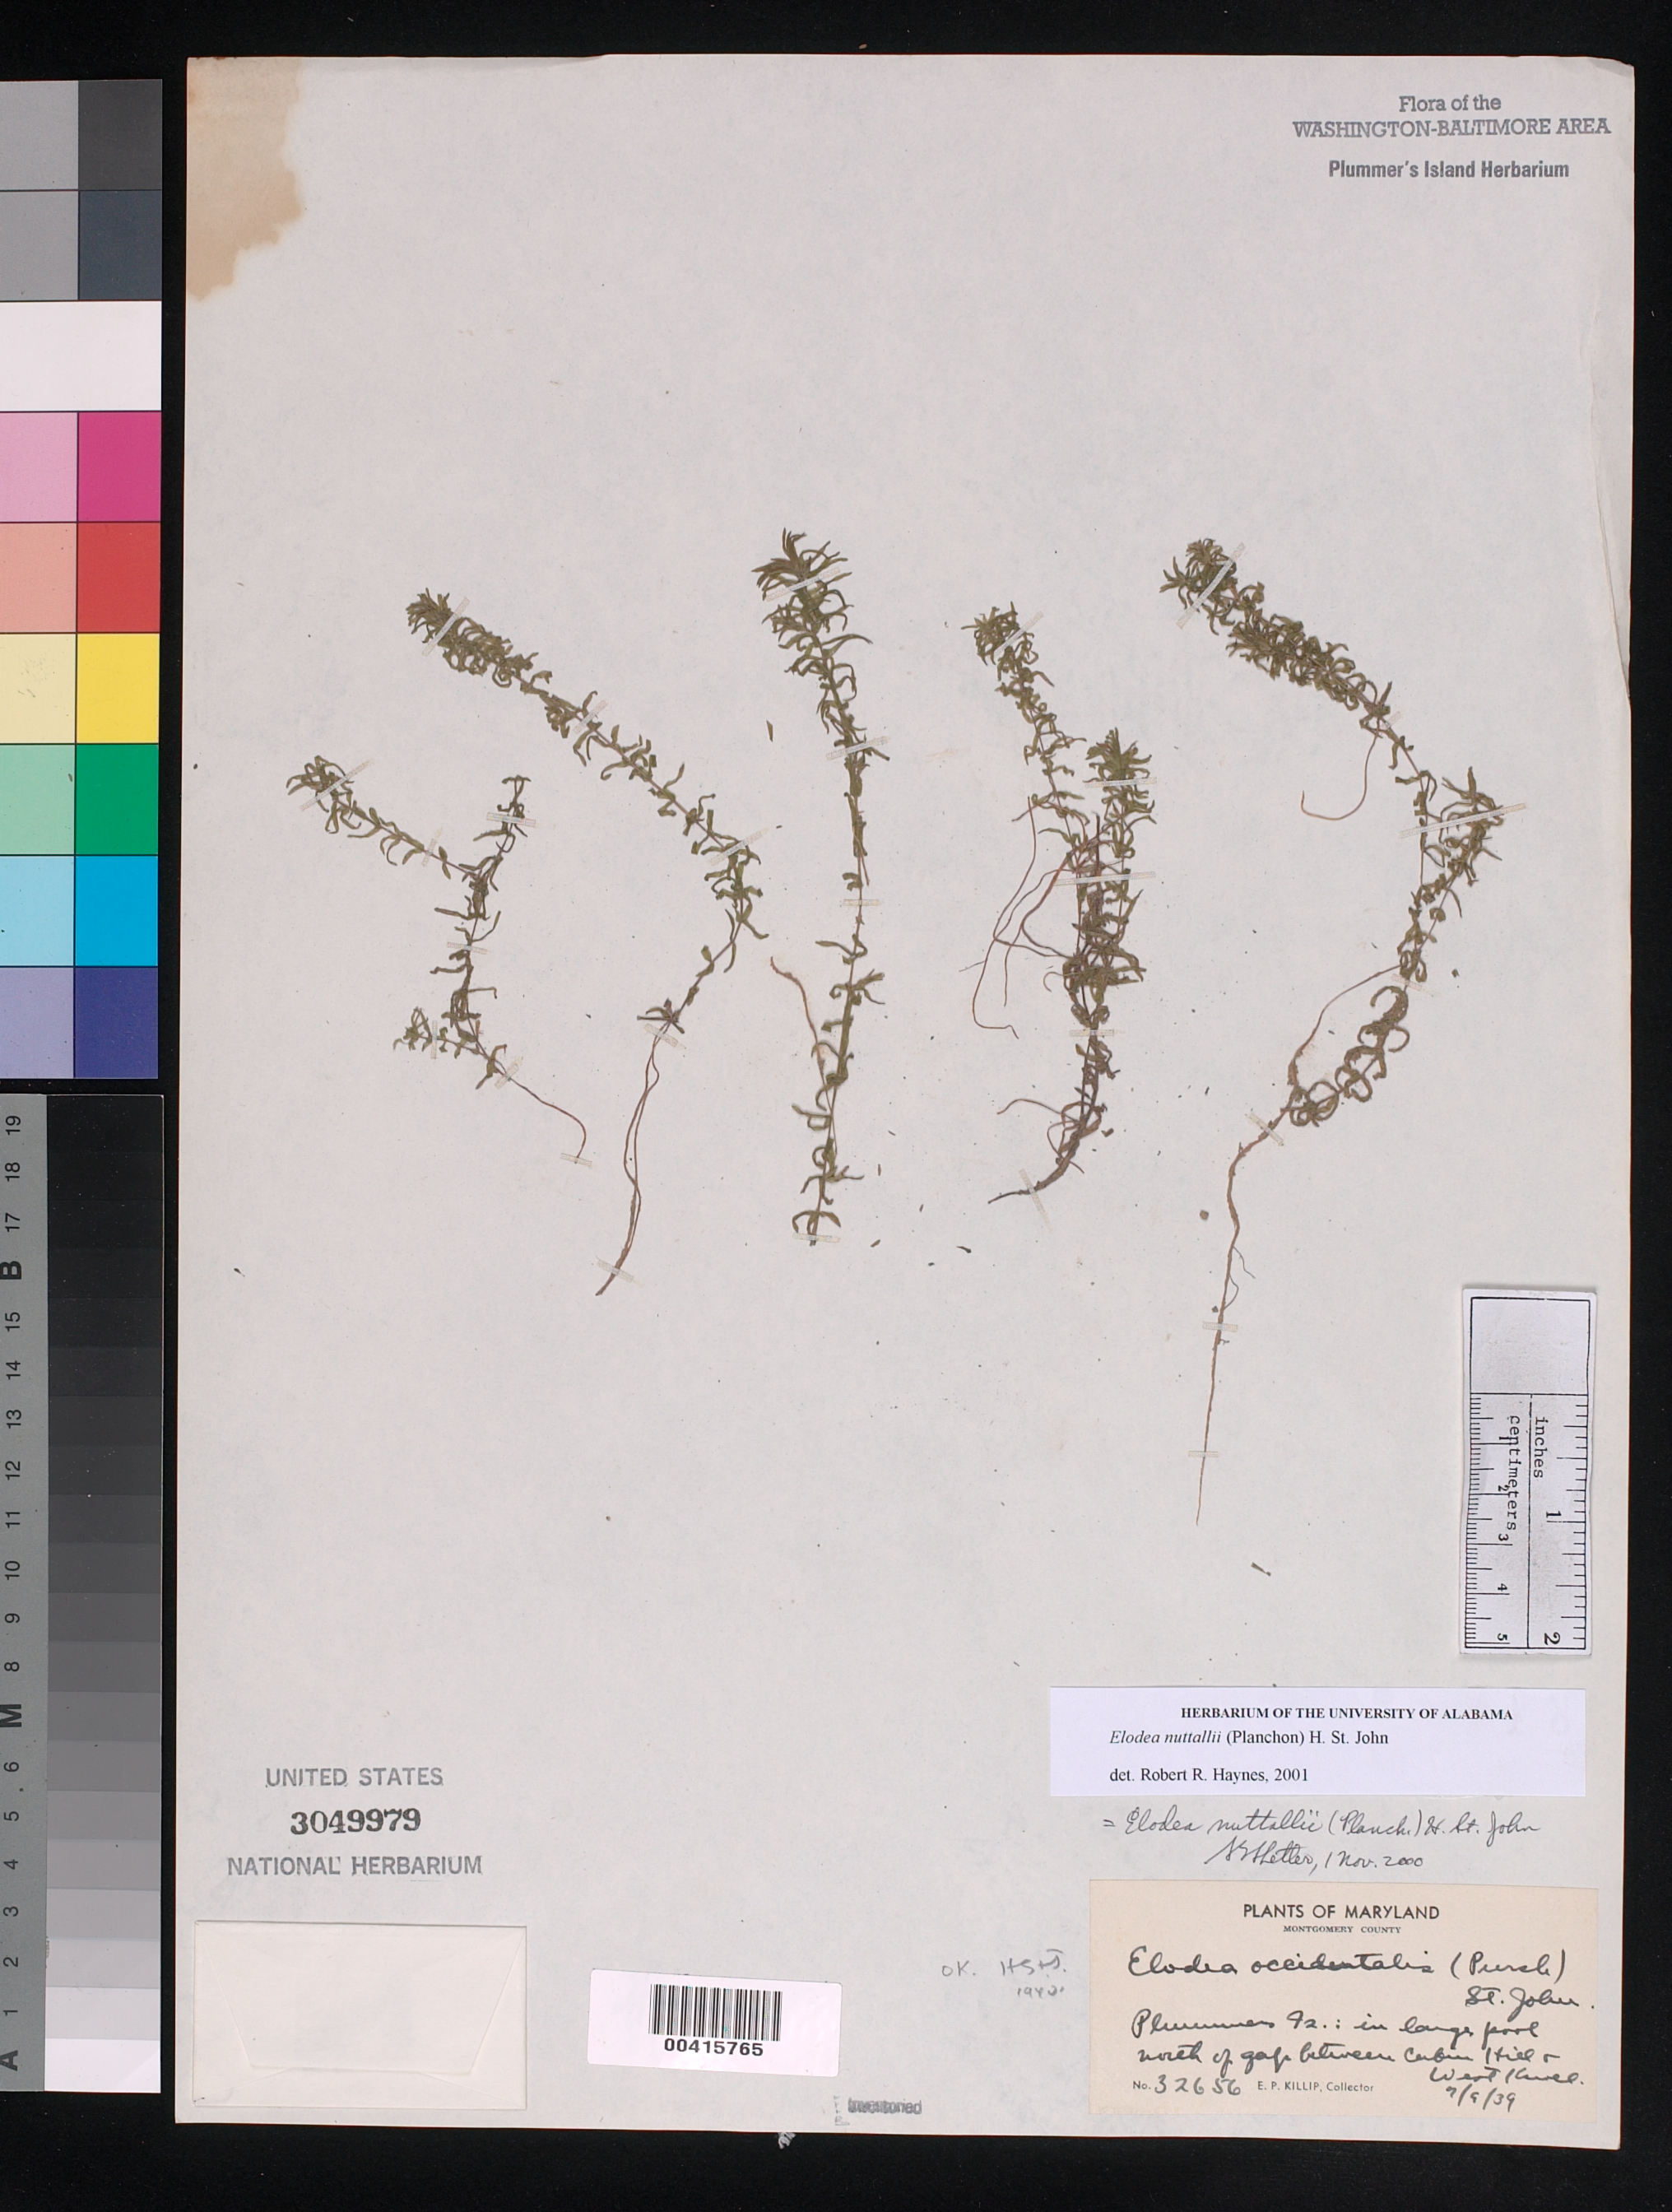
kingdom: Plantae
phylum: Tracheophyta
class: Liliopsida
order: Alismatales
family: Hydrocharitaceae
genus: Elodea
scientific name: Elodea nuttallii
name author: (Planch.) H. St. John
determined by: Haynes, R. R.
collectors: E. P. Killip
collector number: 32656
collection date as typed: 09 Jul 1939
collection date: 1939-07-09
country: United States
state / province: Maryland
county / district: Montgomery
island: Plummers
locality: Plummer's Island; in large pool north of Gap between Cabin Hill & west knoll C. & O. Canal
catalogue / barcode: US 3049979